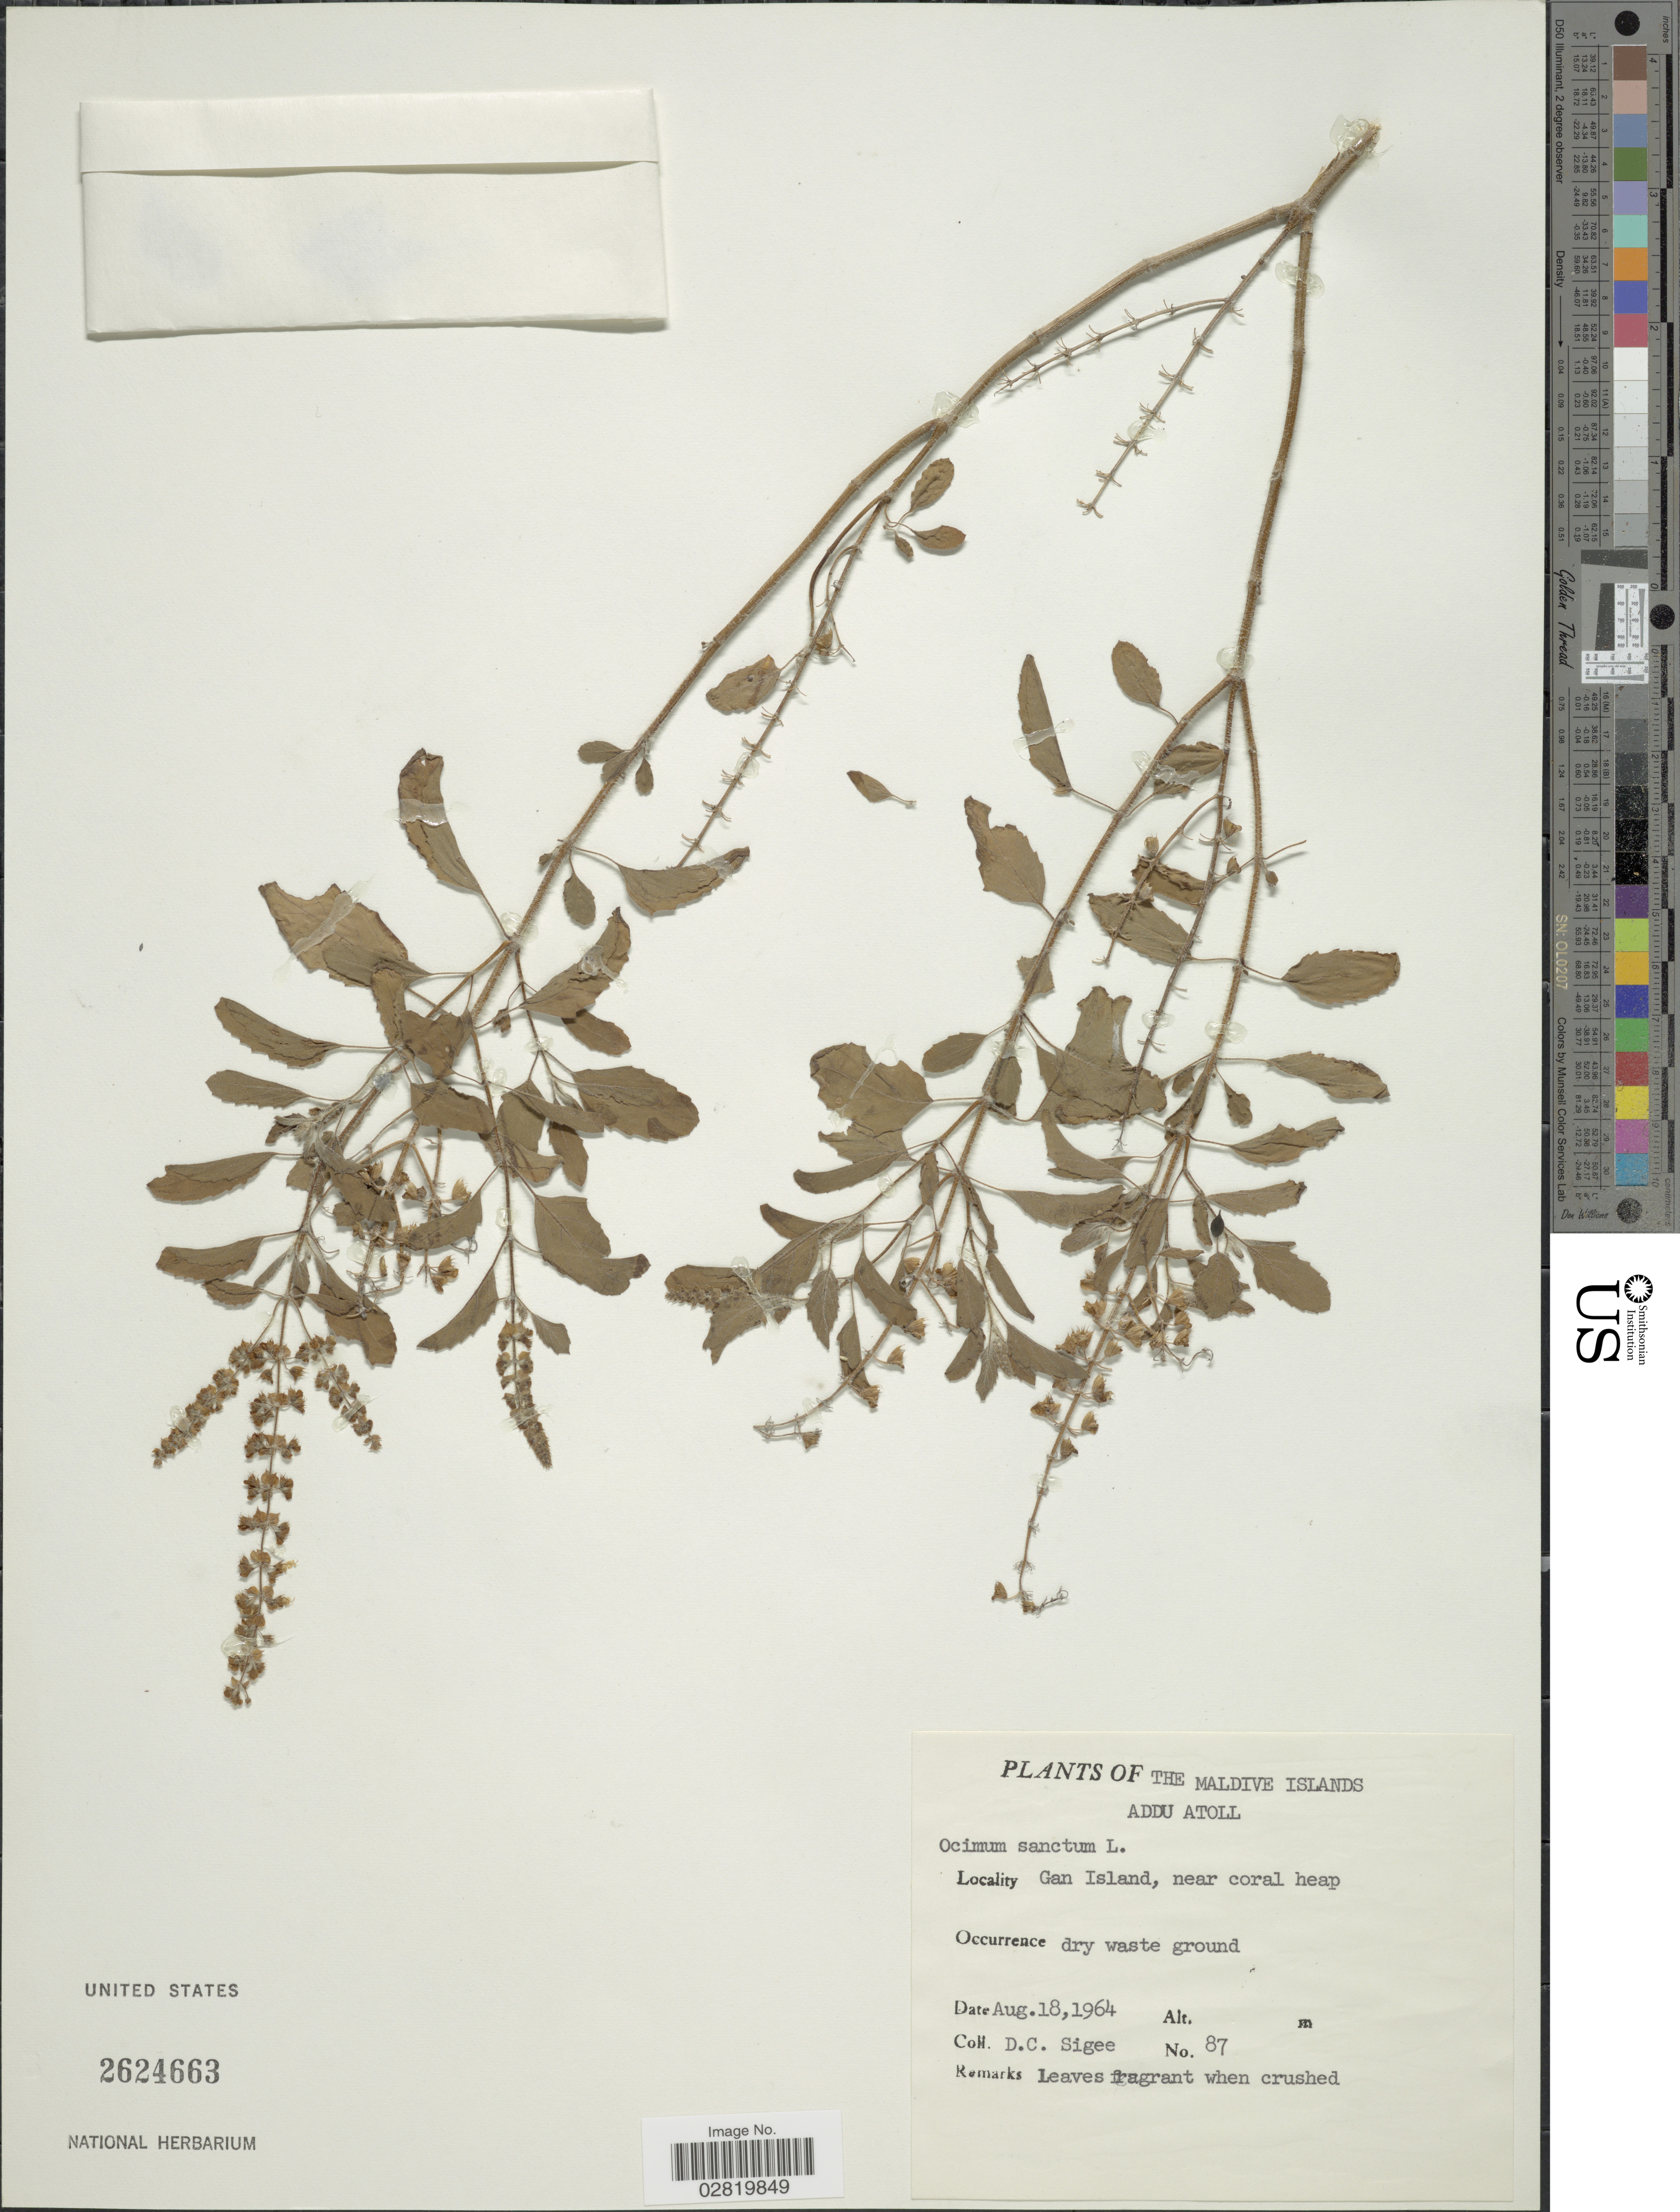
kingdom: Plantae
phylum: Tracheophyta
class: Magnoliopsida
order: Lamiales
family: Lamiaceae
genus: Ocimum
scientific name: Ocimum sanctum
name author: L.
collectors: D. C. Sigee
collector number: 87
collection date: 1964-08-18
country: Maldive Islands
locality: The Maldive Islands, Addu Atoll, Gan Island, near coral heap.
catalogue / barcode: US 2624663